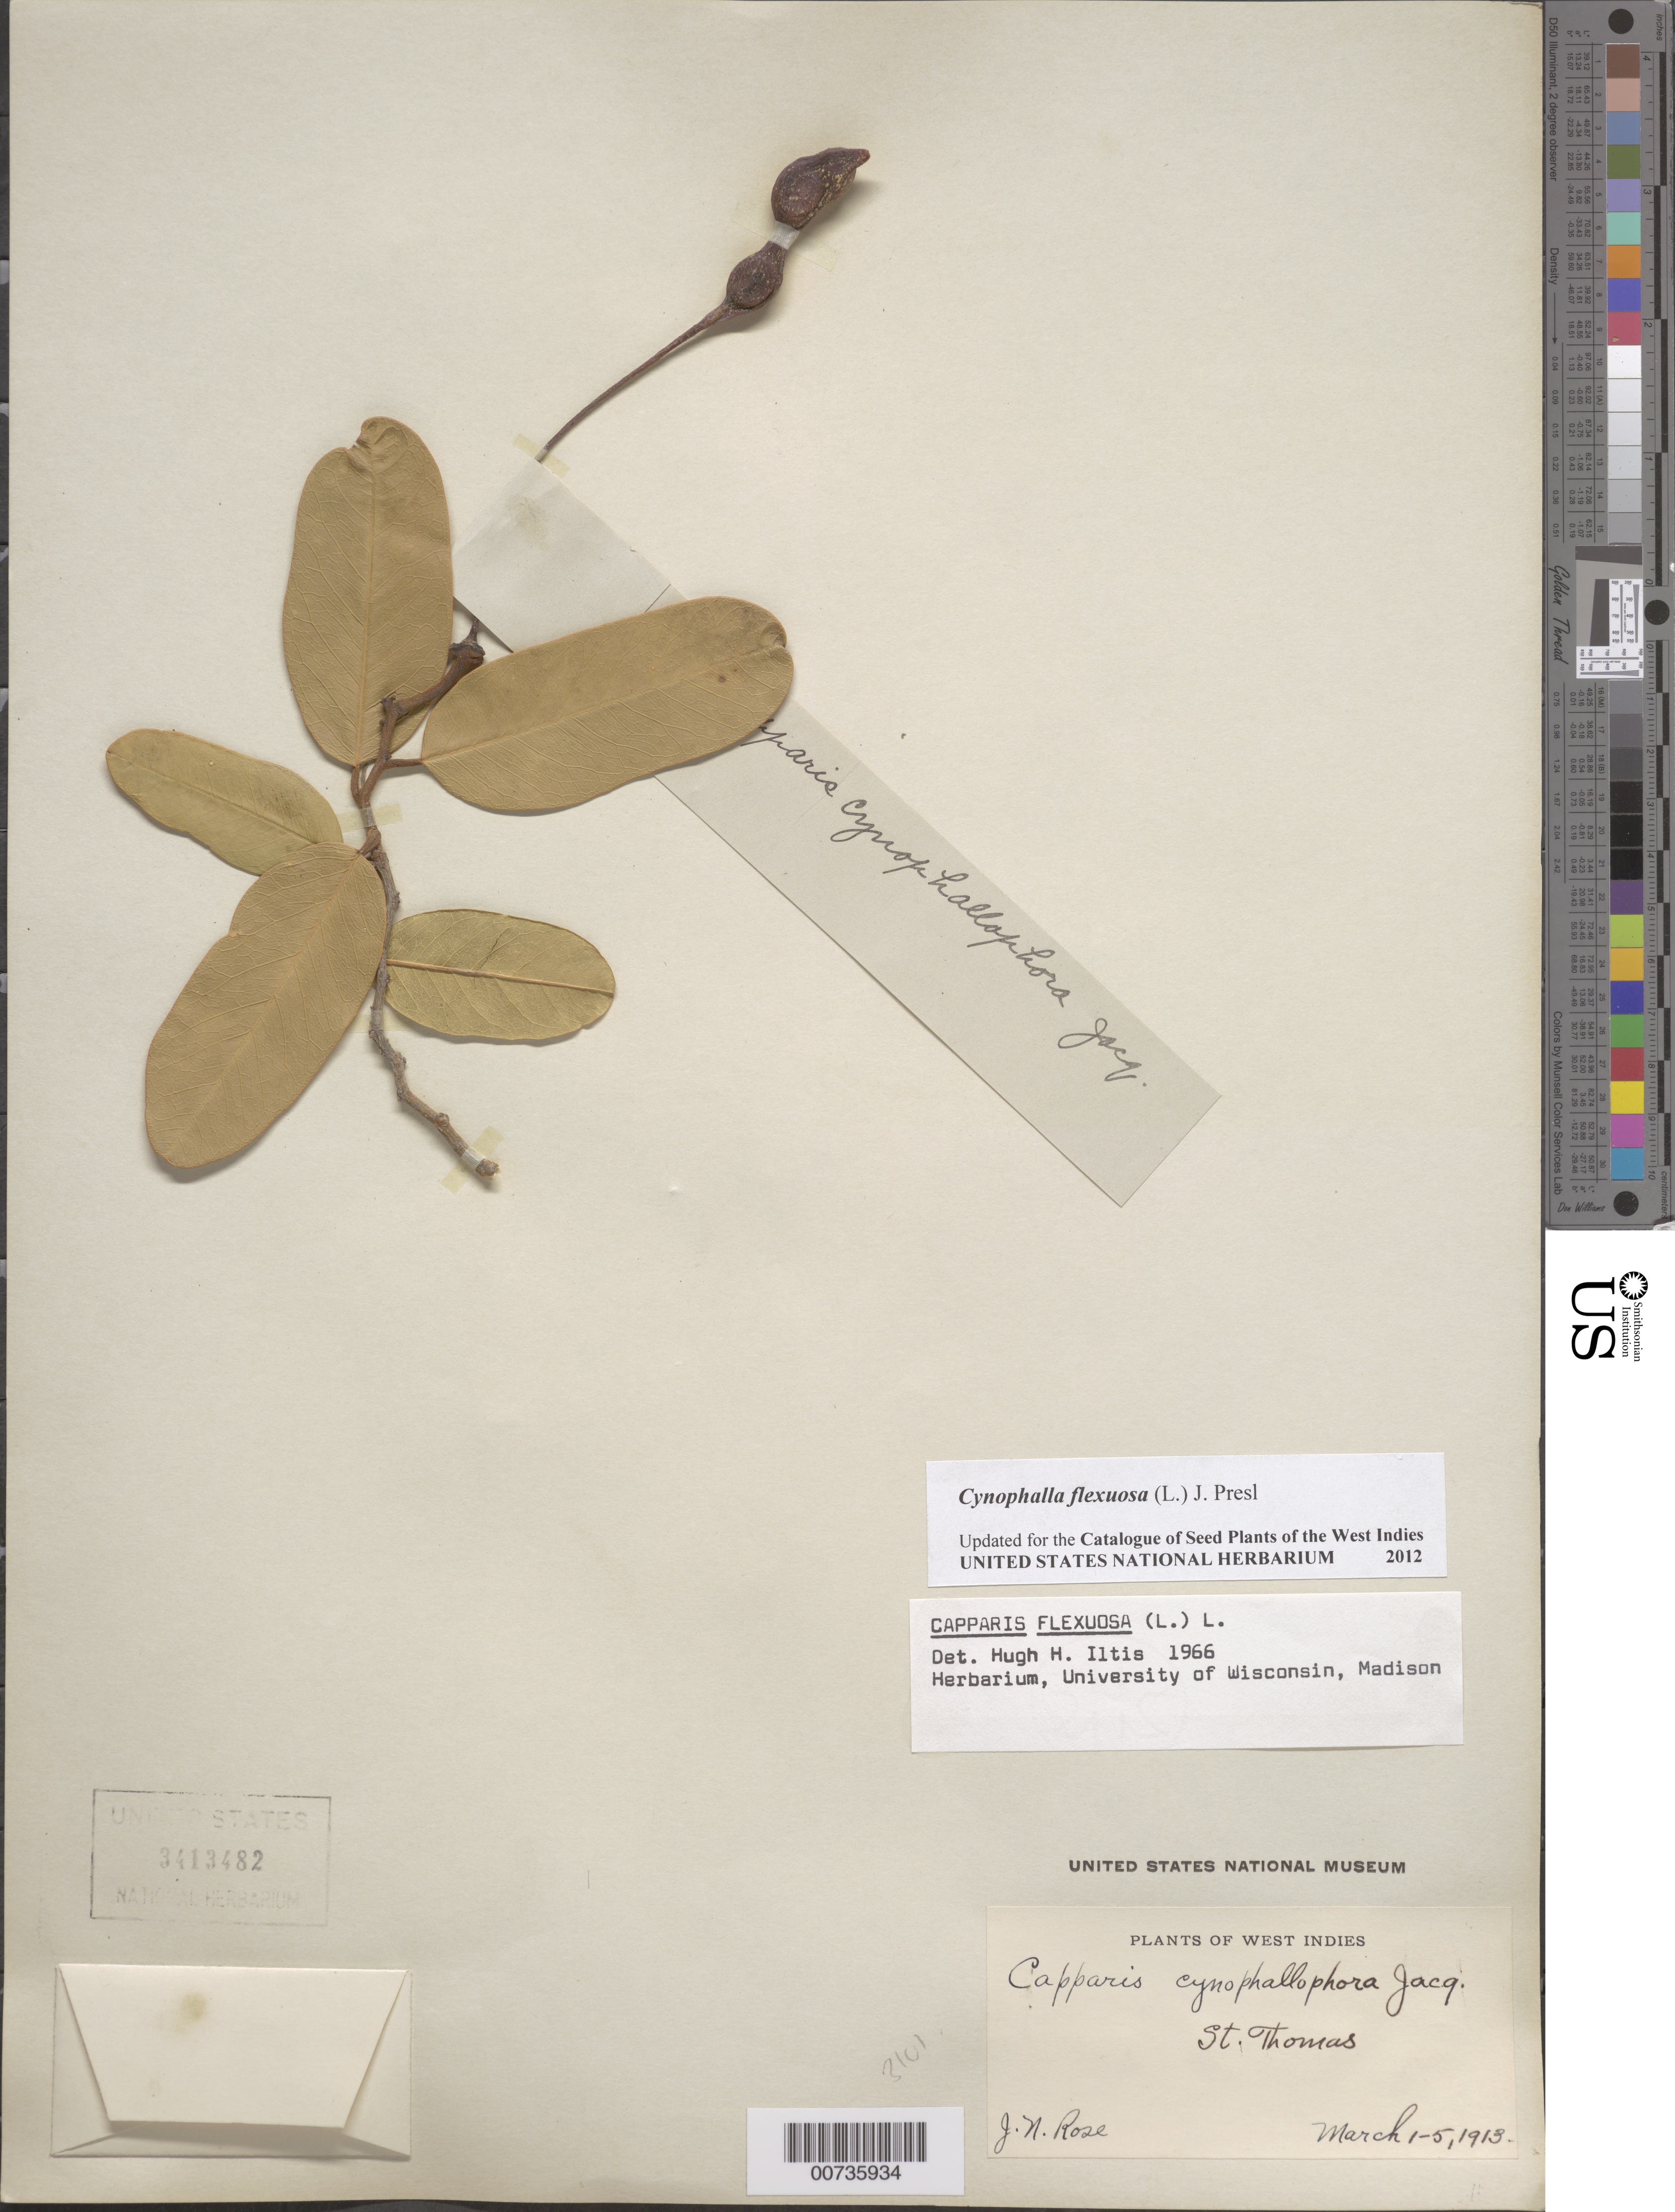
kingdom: Plantae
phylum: Tracheophyta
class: Magnoliopsida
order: Brassicales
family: Capparaceae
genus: Cynophalla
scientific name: Cynophalla flexuosa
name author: (L.) J. Presl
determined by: Iltis, Hugh Hellmut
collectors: J. N. Rose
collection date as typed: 01 Mar 1913 to 05 Mar 1913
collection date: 1913-03-01/1913-03-05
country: U.S. Virgin Islands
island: St. Thomas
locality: St. Thomas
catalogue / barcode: US 3413482